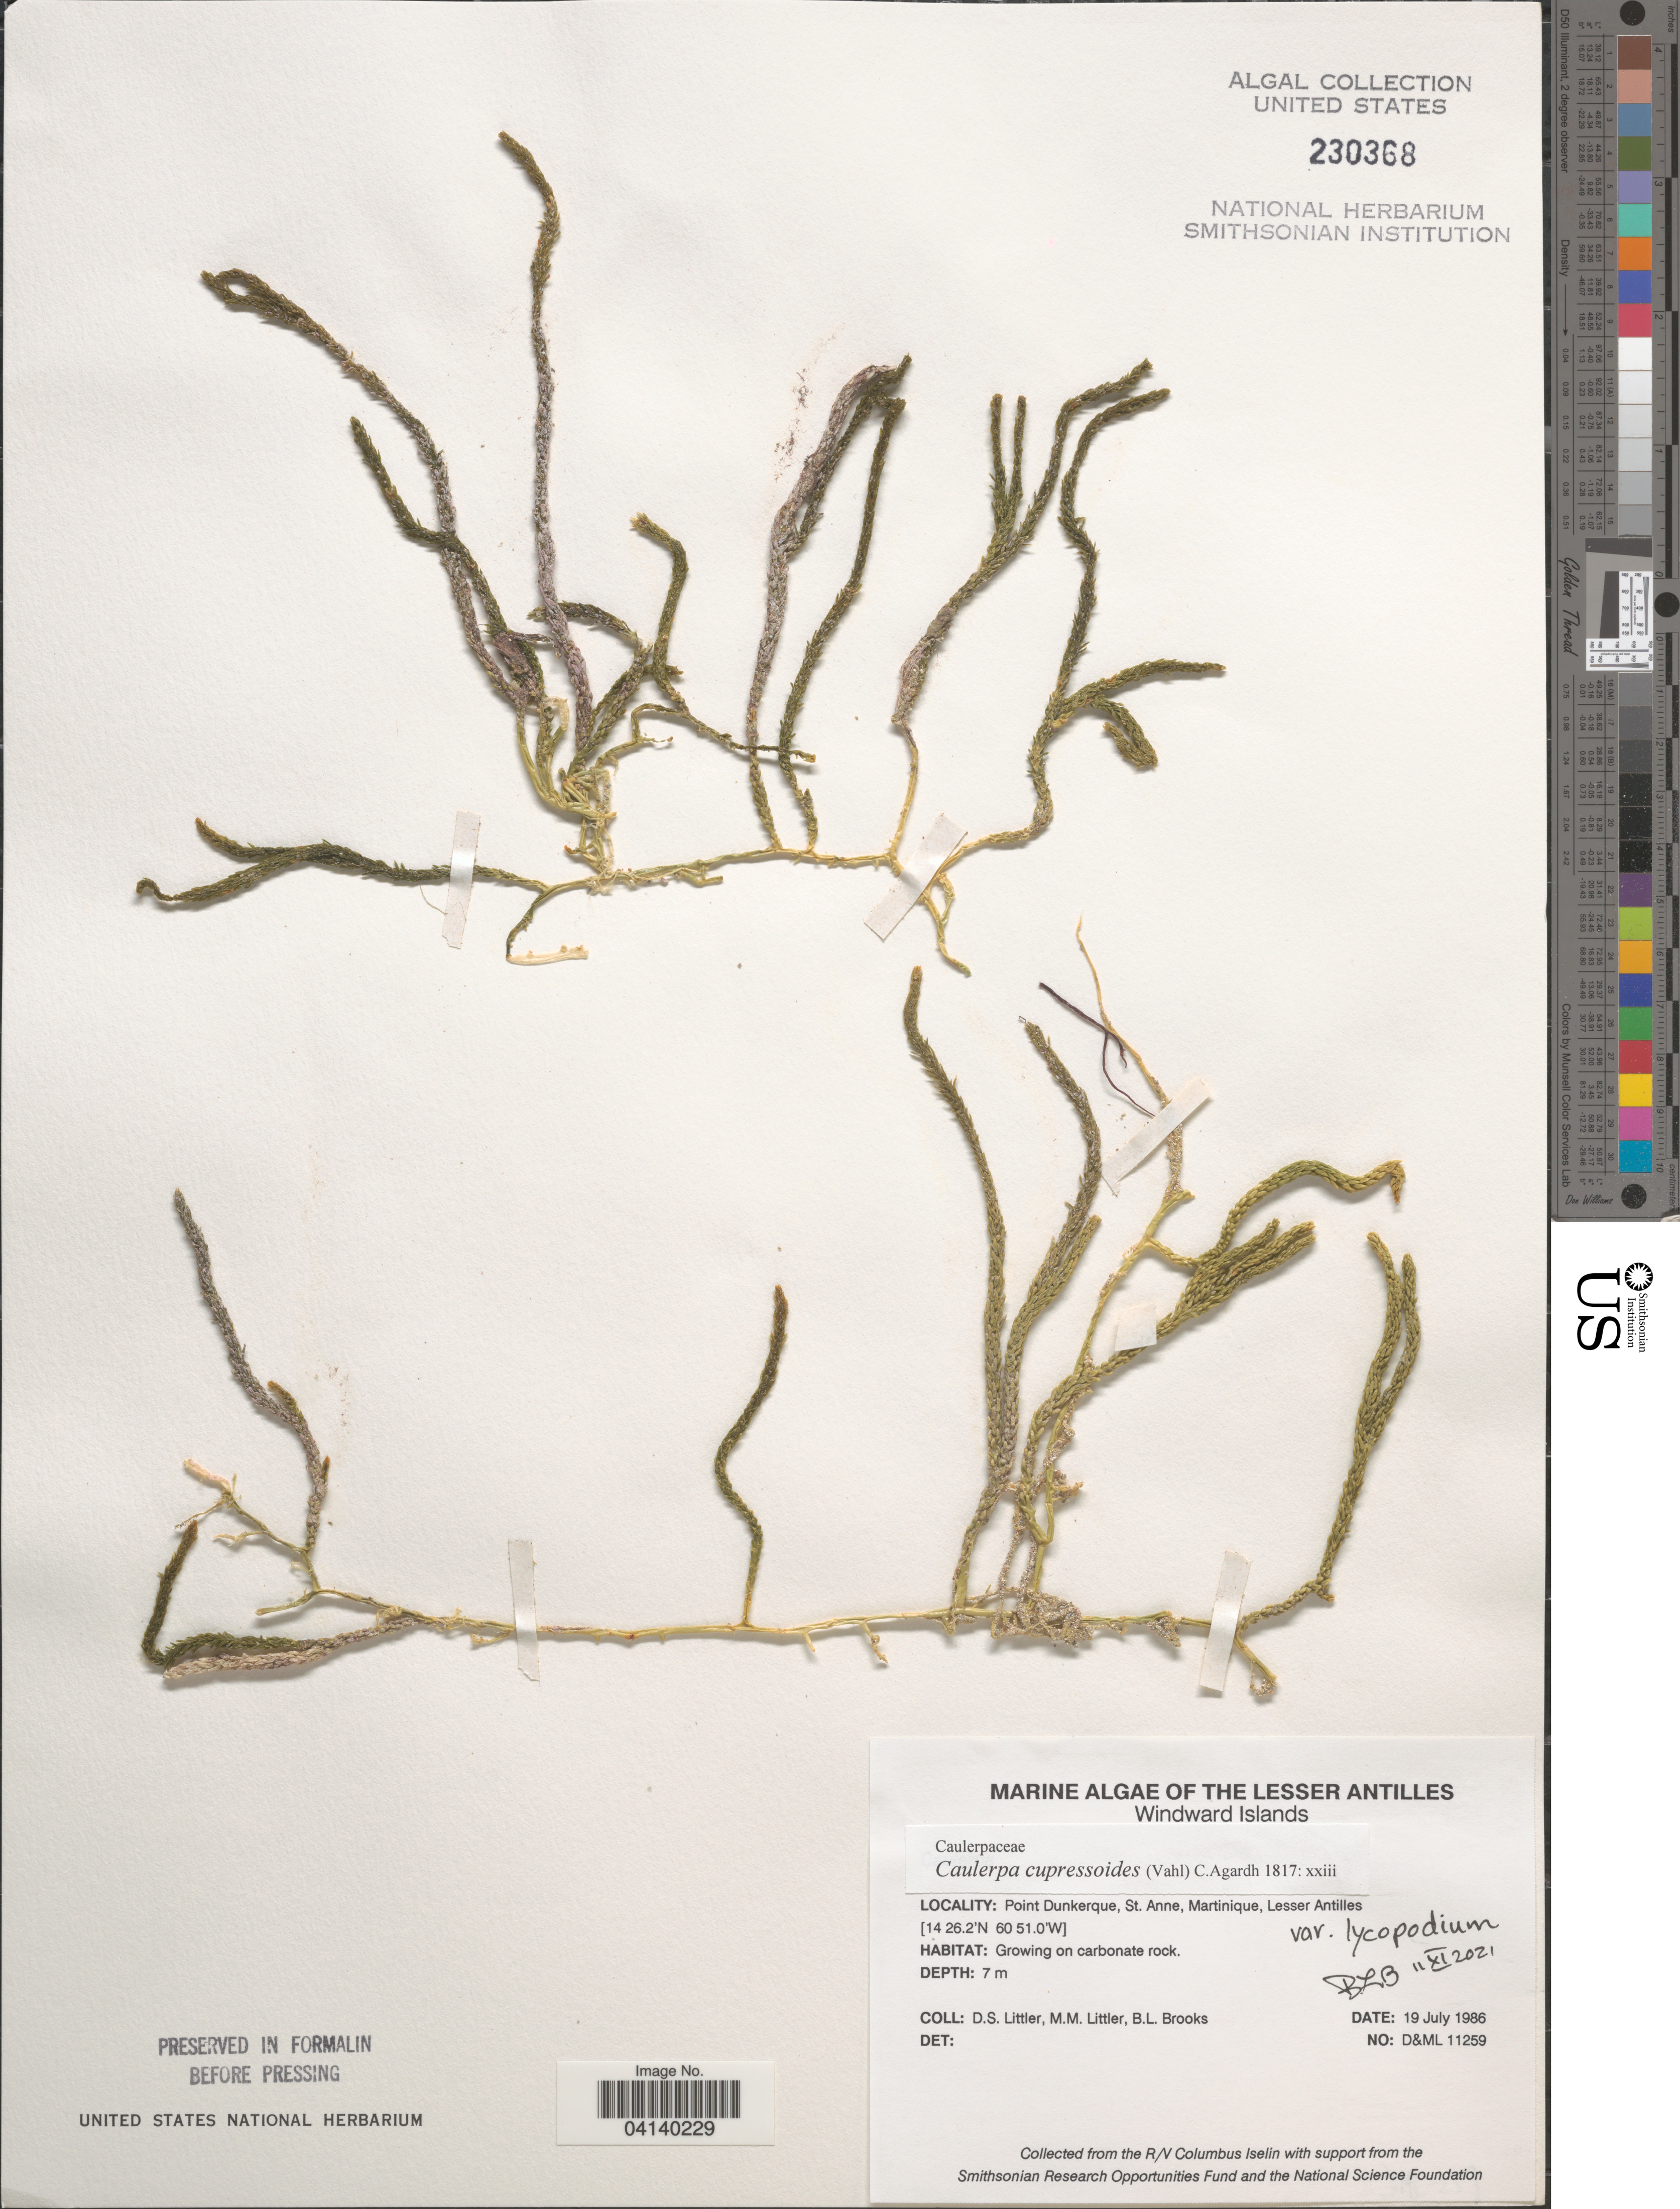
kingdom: Plantae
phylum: Chlorophyta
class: Ulvophyceae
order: Bryopsidales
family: Caulerpaceae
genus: Caulerpa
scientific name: Caulerpa cupressoides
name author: (Vahl) C. Agardh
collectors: D. S. Littler & B. Brooks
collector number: D&ML11259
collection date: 1986-07-19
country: Martinique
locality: Windward Islands. Point Dunkerque, St. Anne, Lesser Antilles.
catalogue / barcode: US 230368